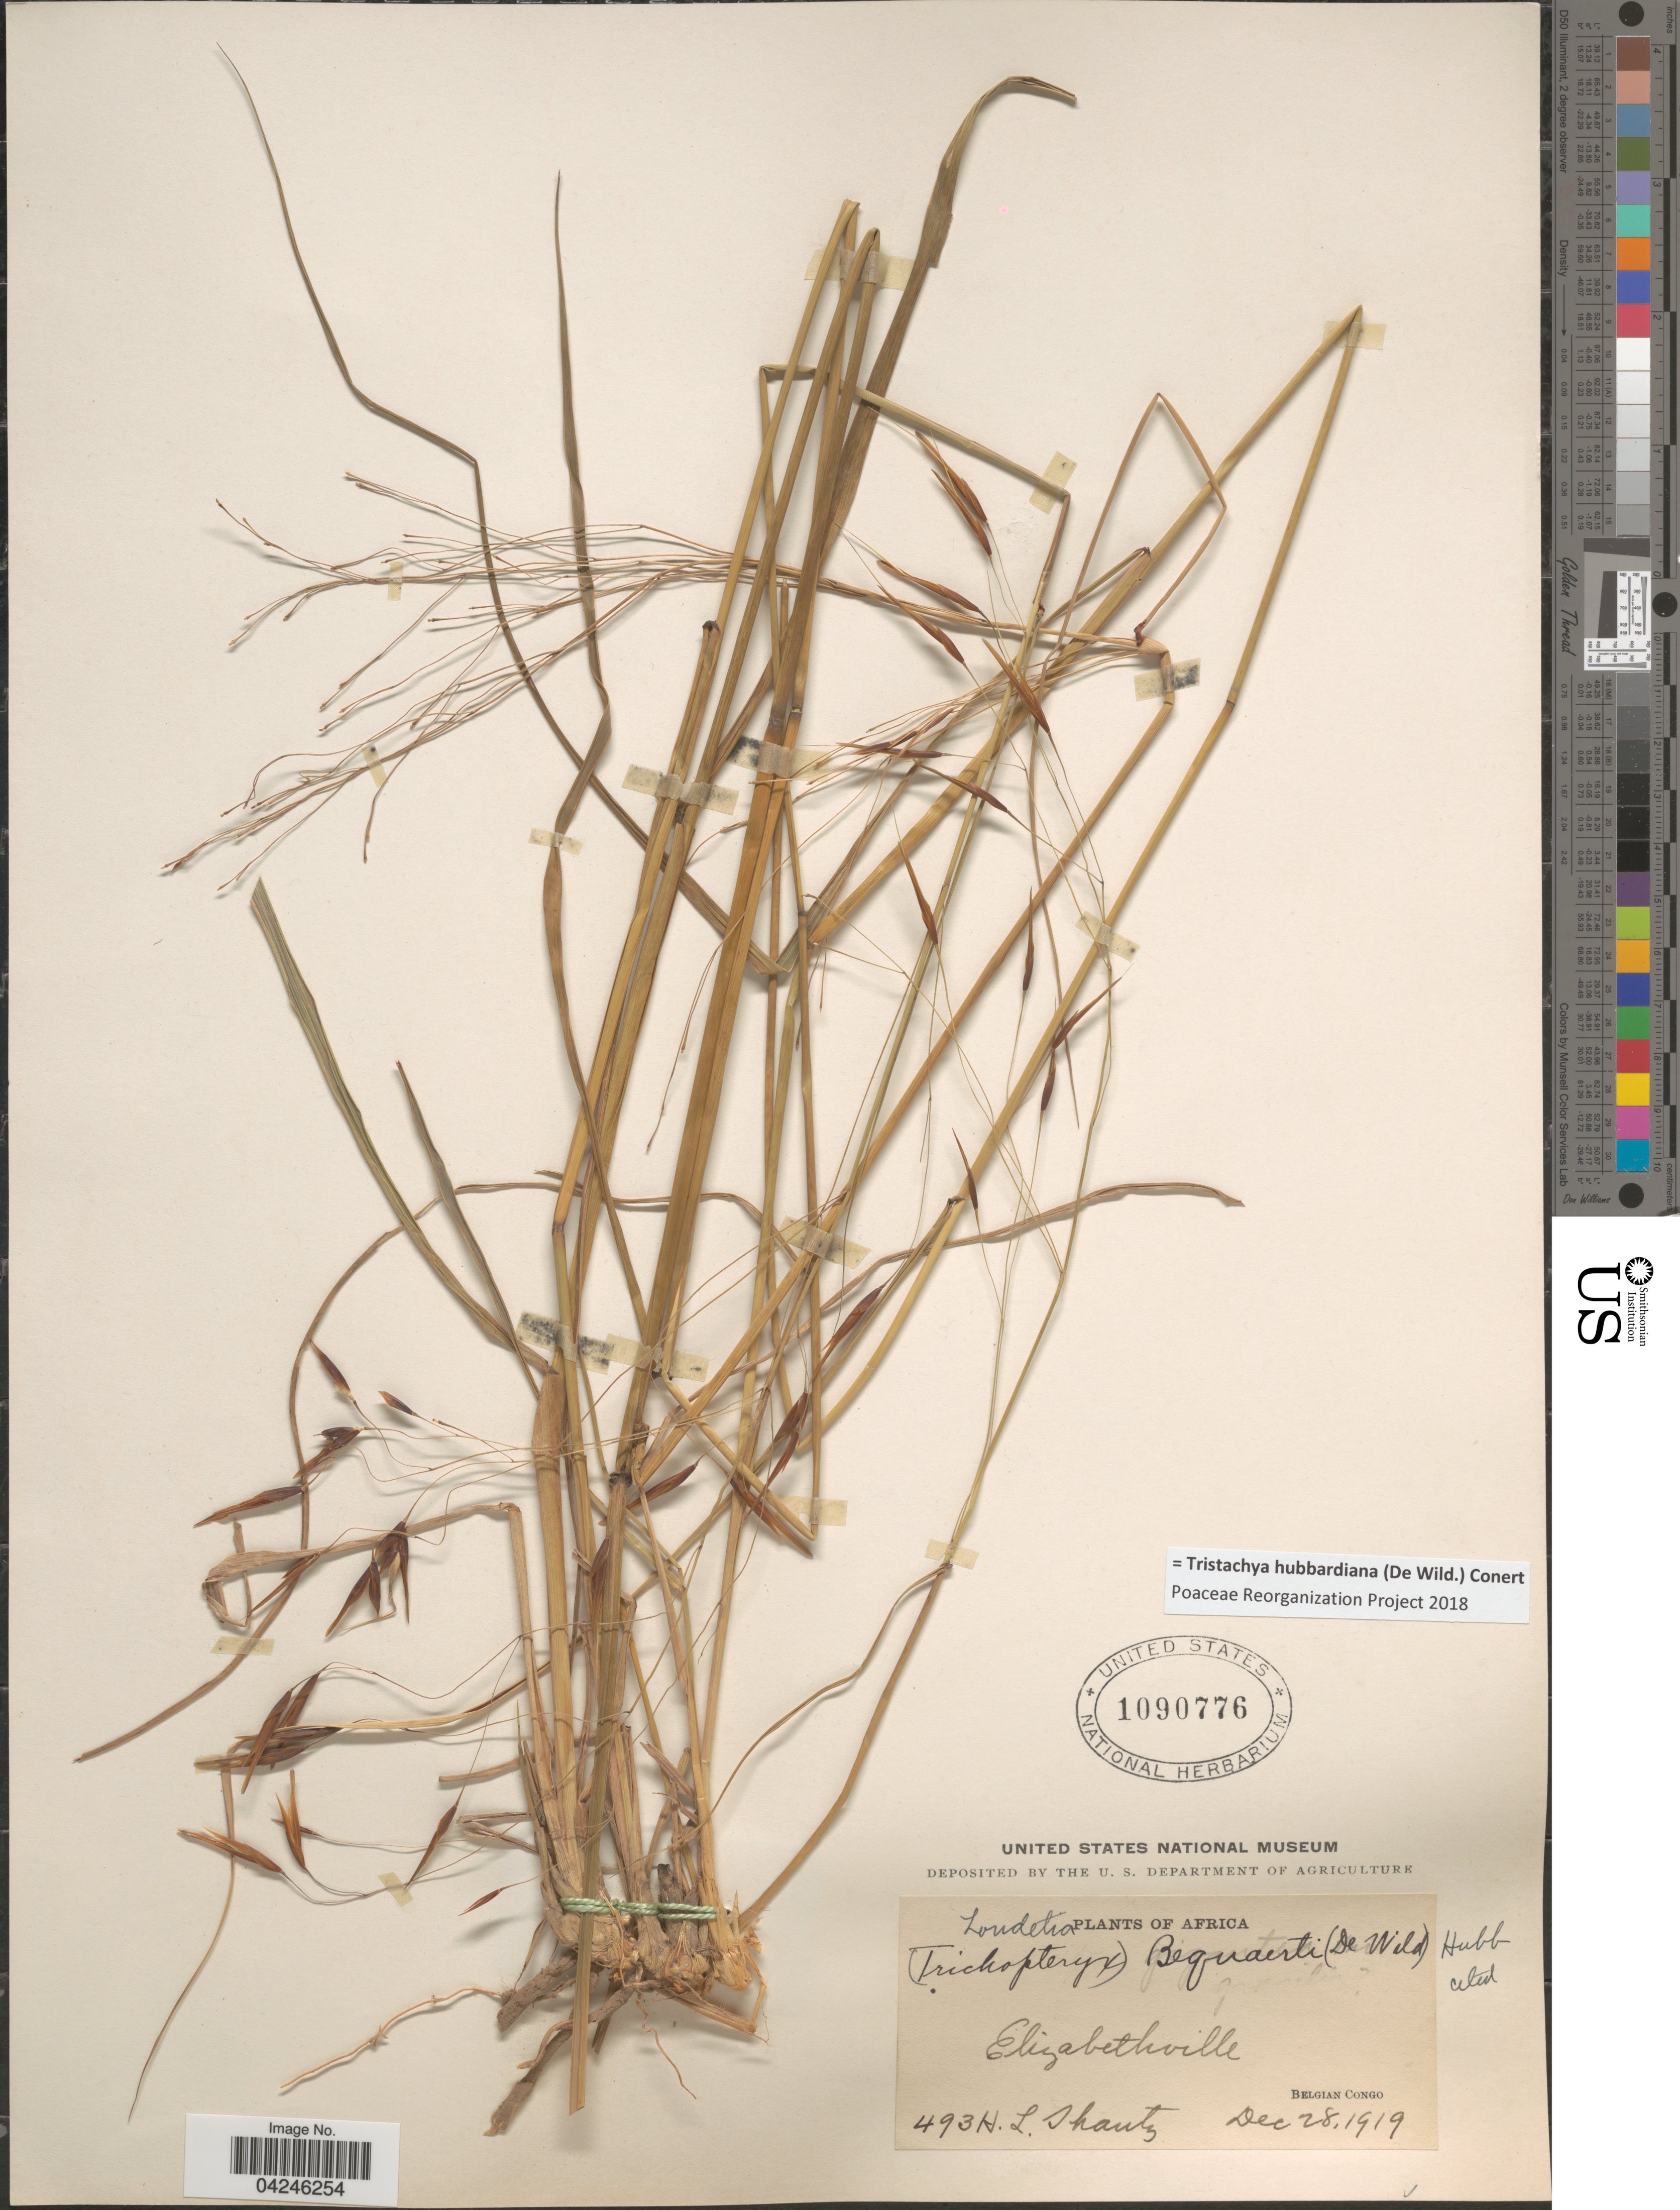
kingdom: Plantae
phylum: Tracheophyta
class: Liliopsida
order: Poales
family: Poaceae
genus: Tristachya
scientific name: Tristachya hubbardiana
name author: (De Wild.) Conert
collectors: H. Shantz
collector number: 493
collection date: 1919-12-28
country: Congo, Democratic Republic of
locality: Elizabethville. Belgian Congo.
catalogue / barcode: US 1090776